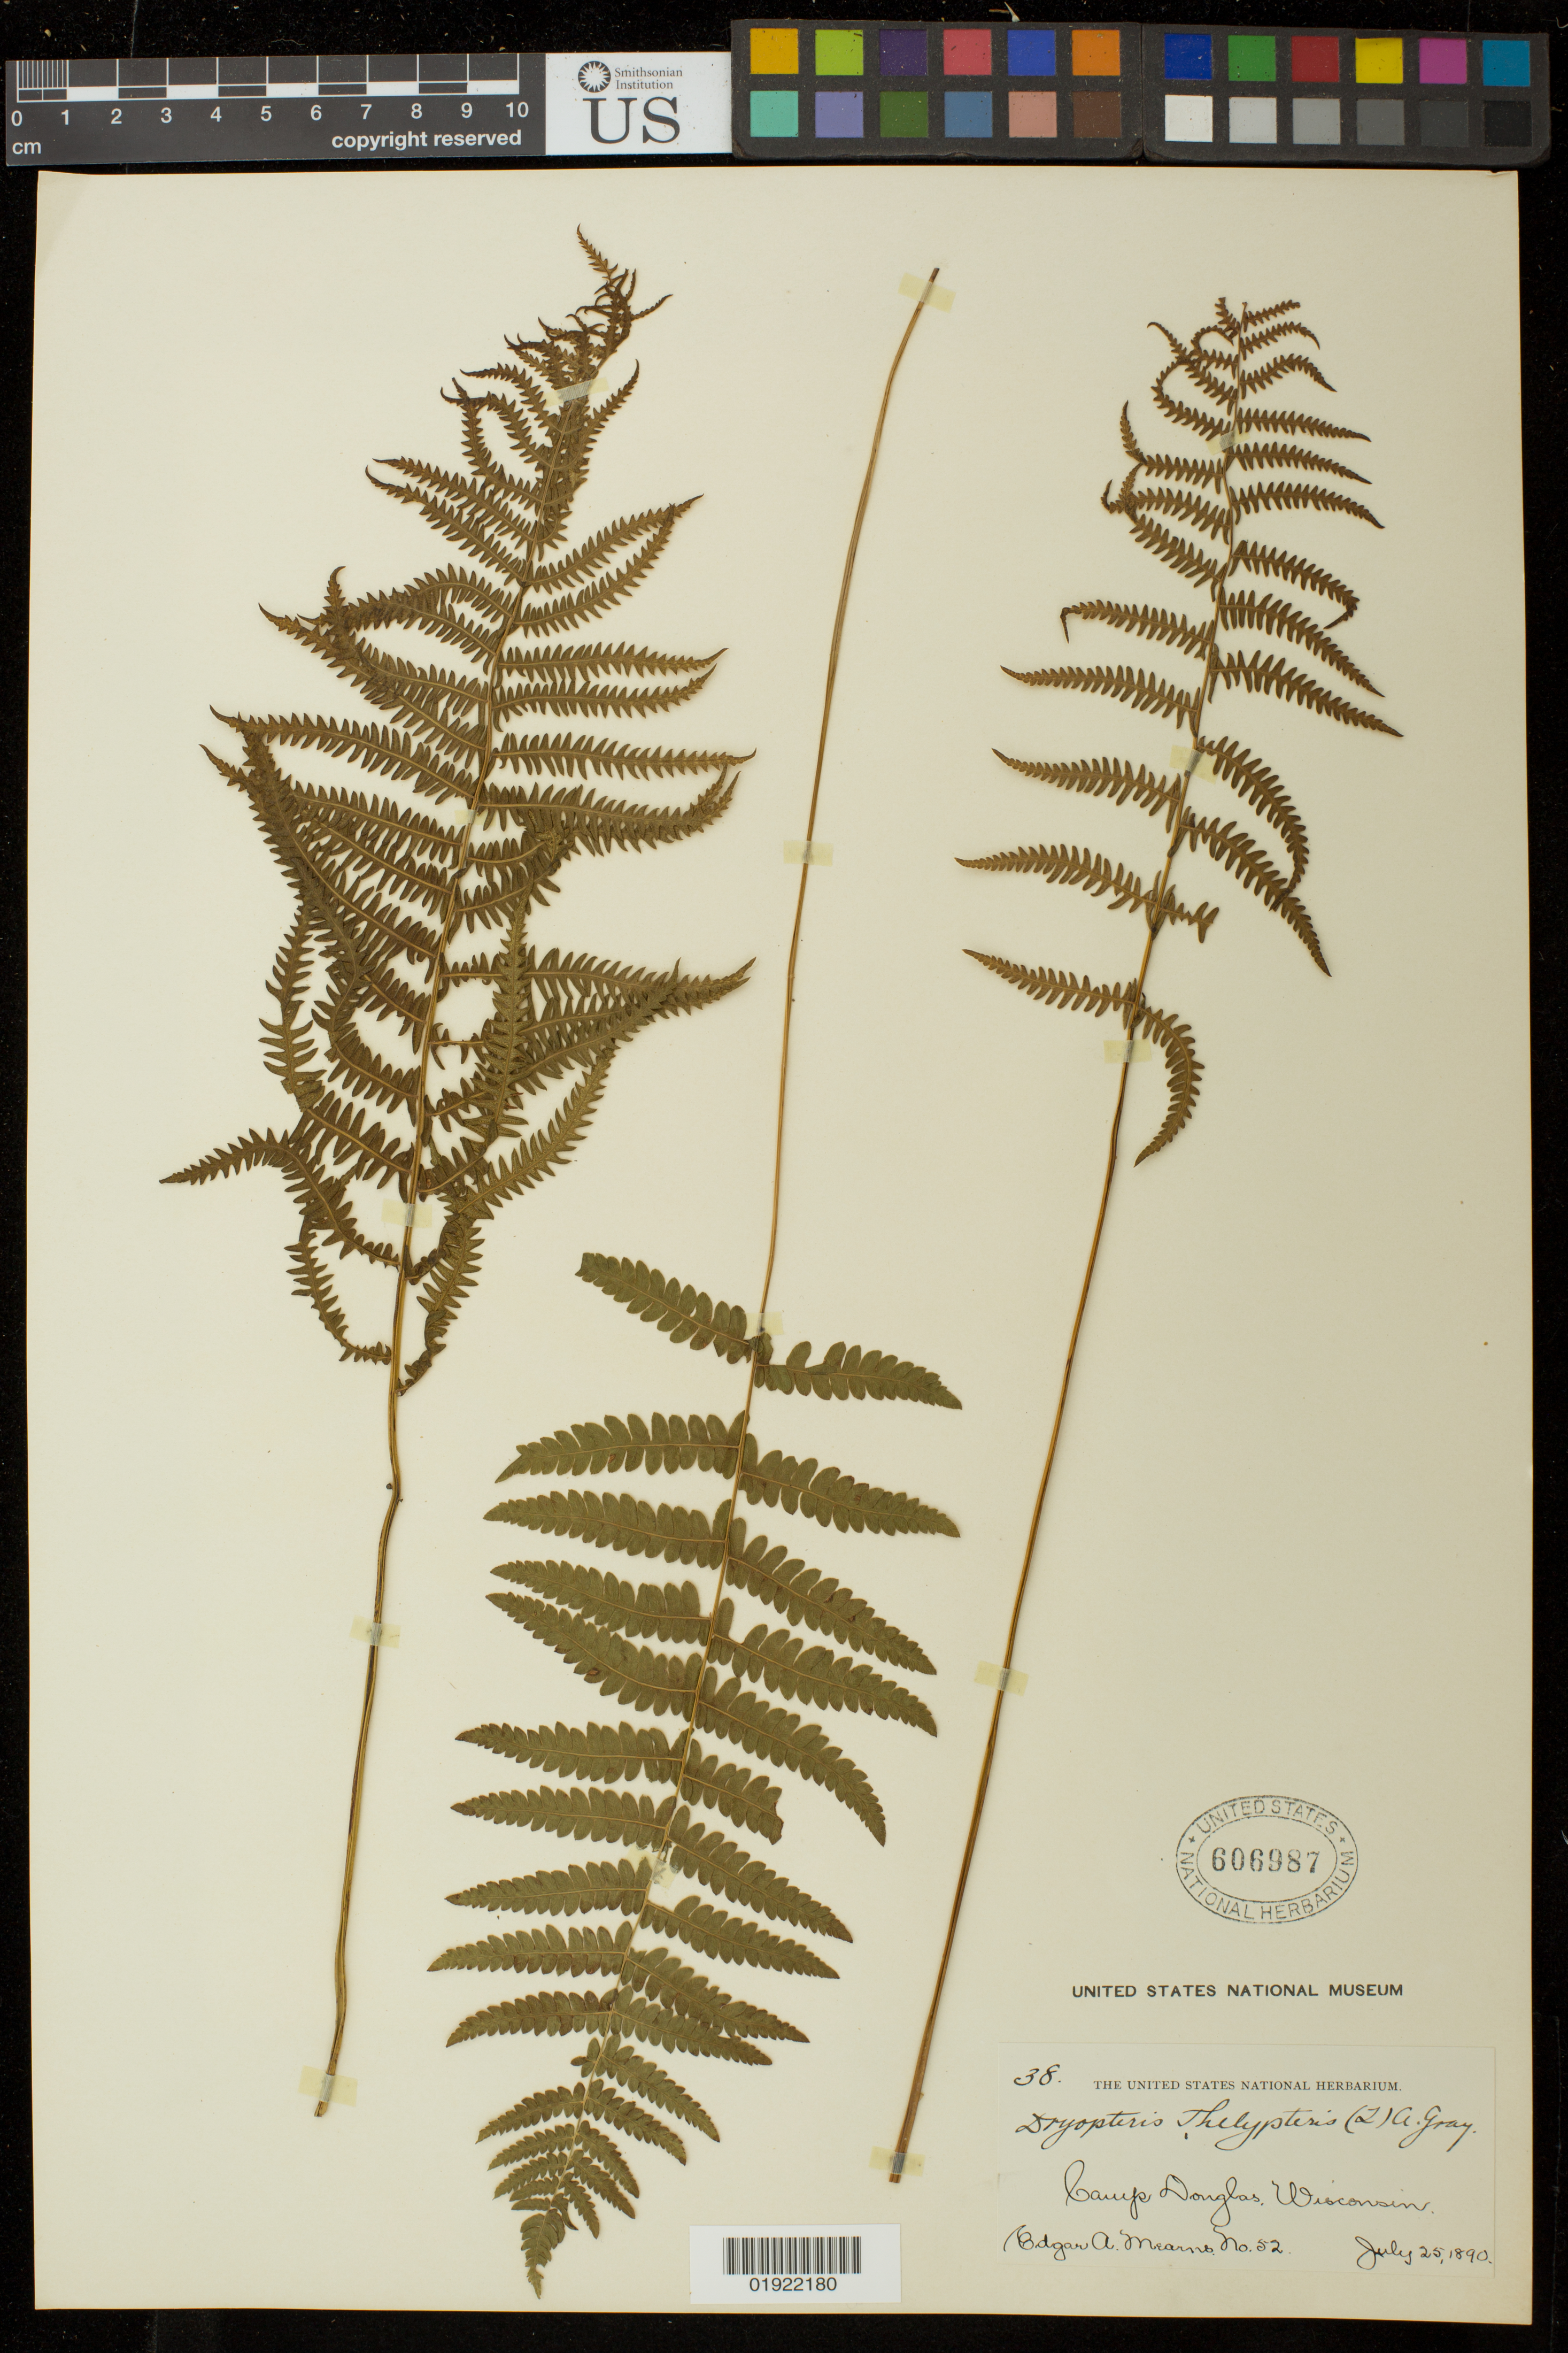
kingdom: Plantae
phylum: Tracheophyta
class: Polypodiopsida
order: Polypodiales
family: Thelypteridaceae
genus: Thelypteris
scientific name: Thelypteris palustris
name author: (Salisb.) Schott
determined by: Schott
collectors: E. A. Mearns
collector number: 38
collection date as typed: July 25, 1890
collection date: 1890-07-25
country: United States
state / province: Wisconsin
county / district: Juneau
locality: Camp Douglas, Wisconsin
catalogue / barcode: US 606987